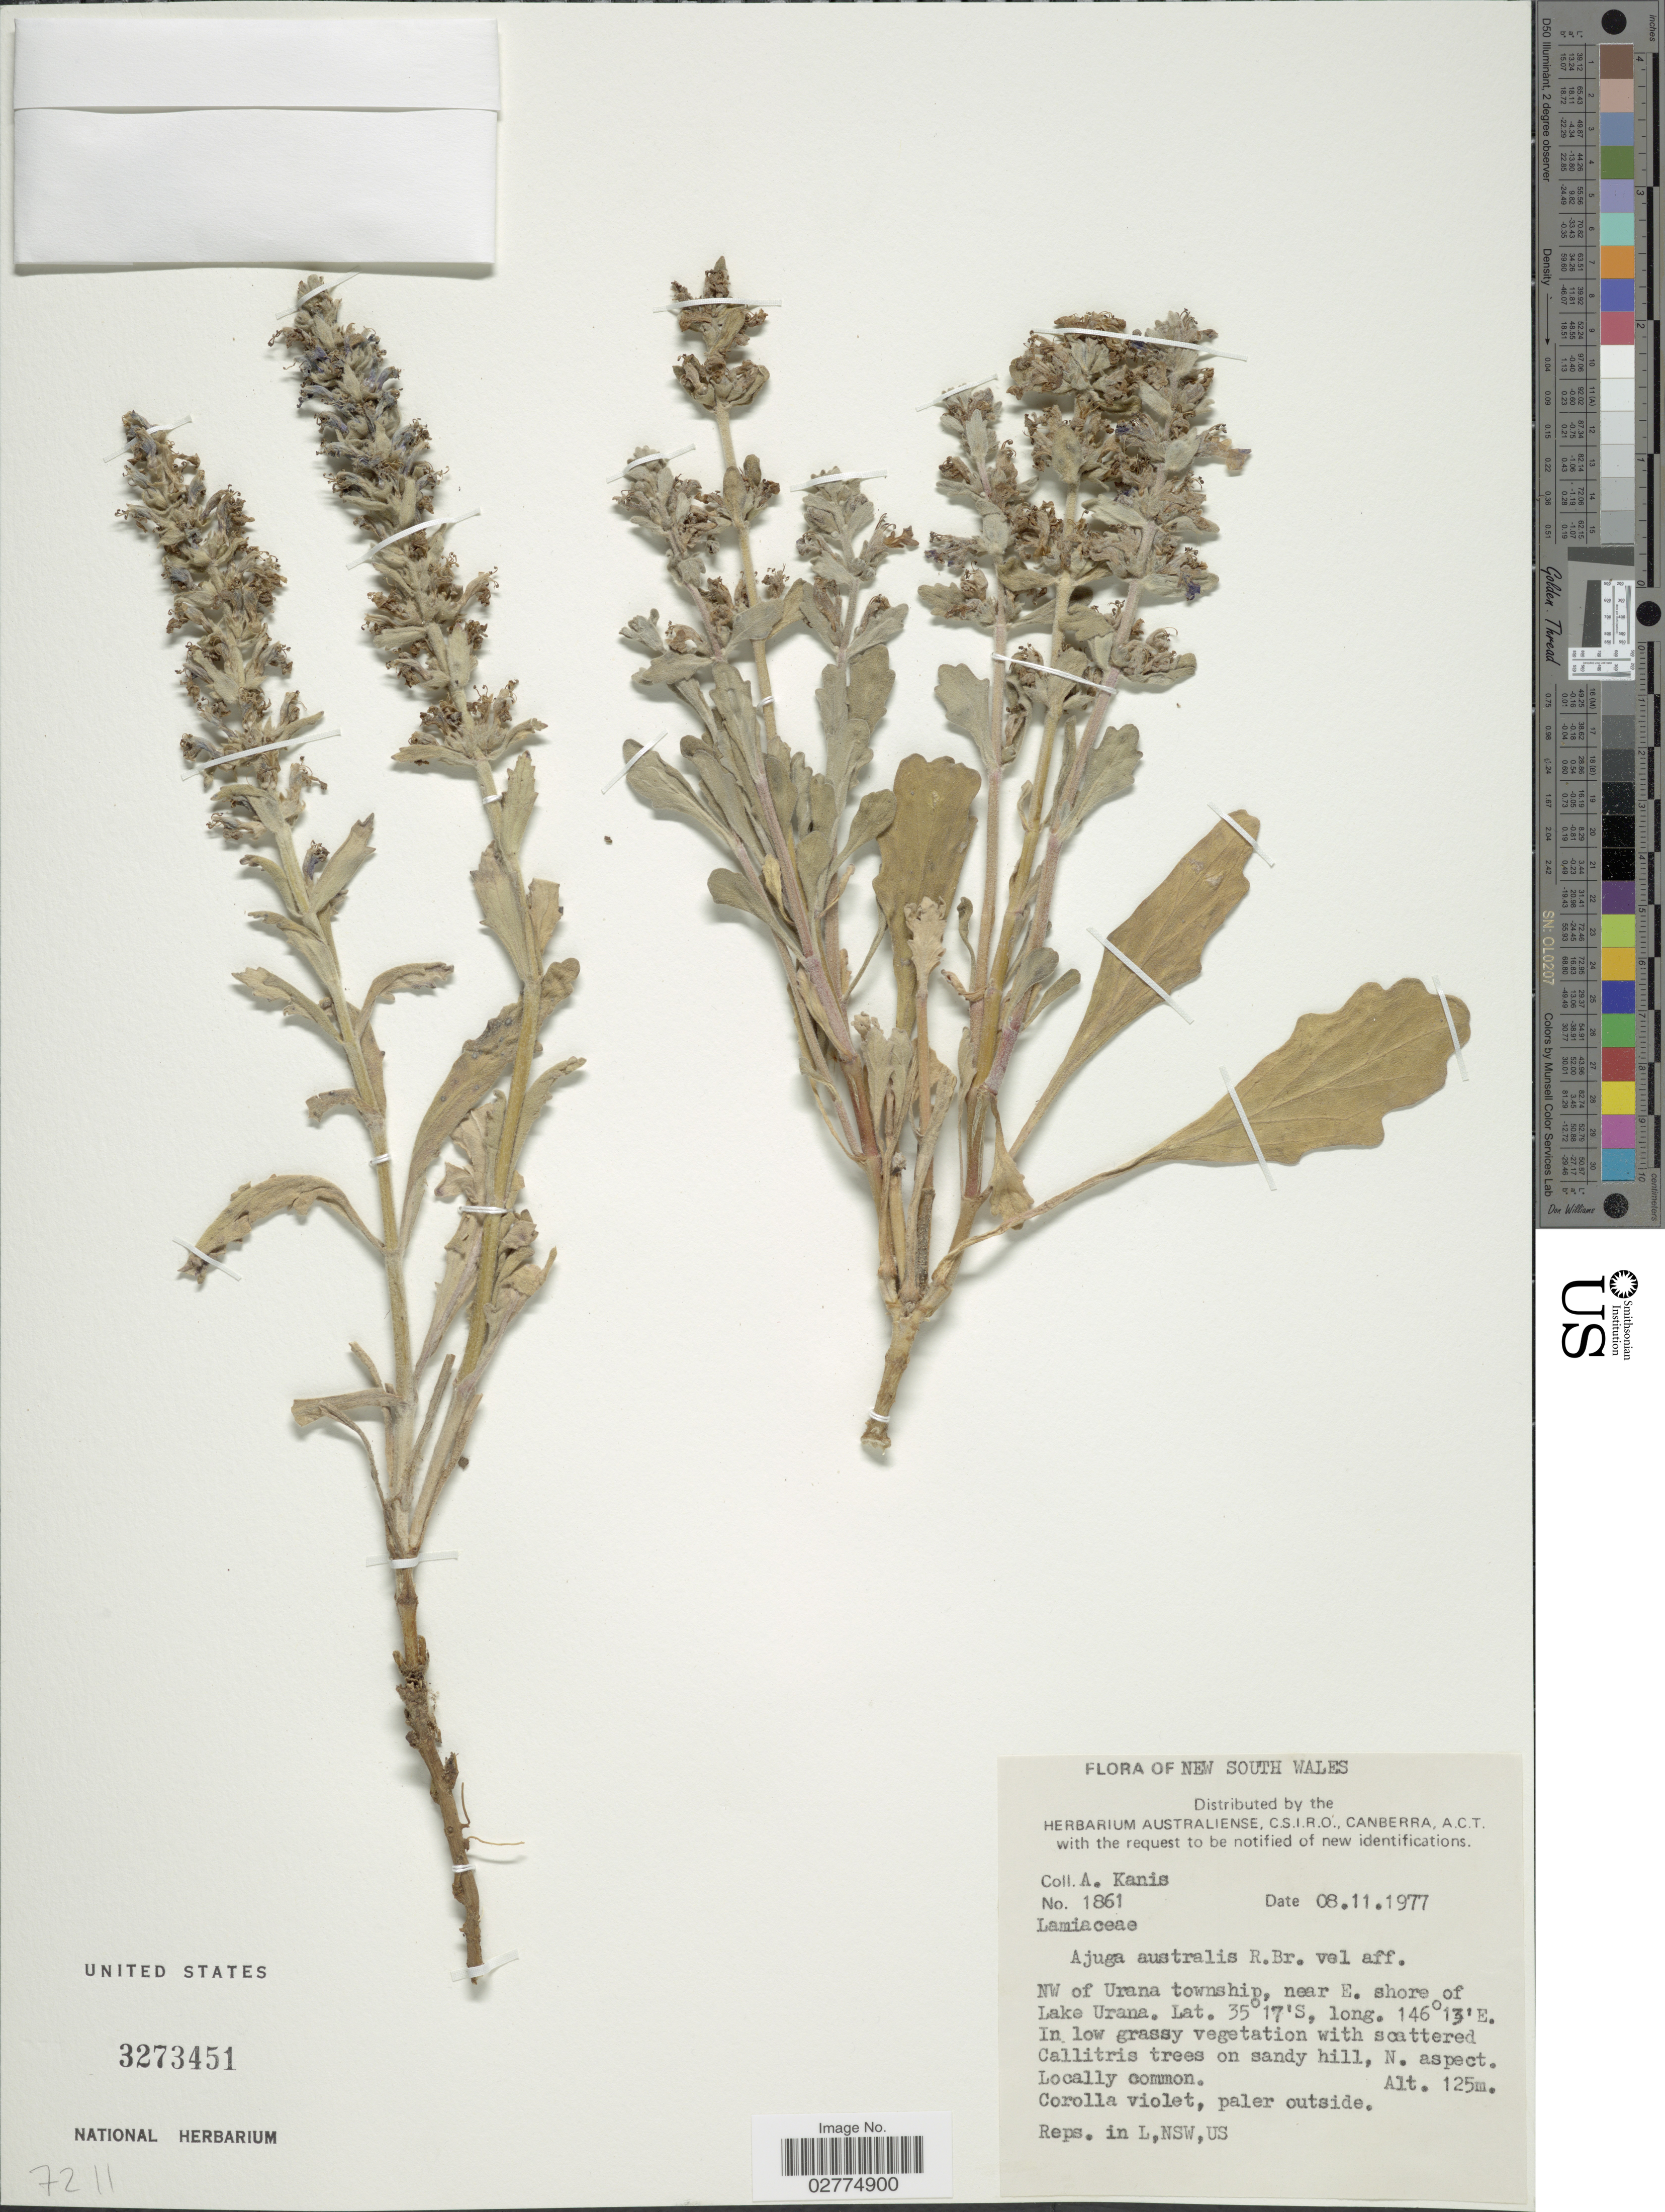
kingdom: Plantae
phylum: Tracheophyta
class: Magnoliopsida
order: Lamiales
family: Lamiaceae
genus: Ajuga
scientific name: Ajuga australis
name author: R. Br.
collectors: A. Kanis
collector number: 1861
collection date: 1977-11-08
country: Australia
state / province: New South Wales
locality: NW of Urana township, near E. shore of Lake Urana.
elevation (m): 125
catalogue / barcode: US 3273451